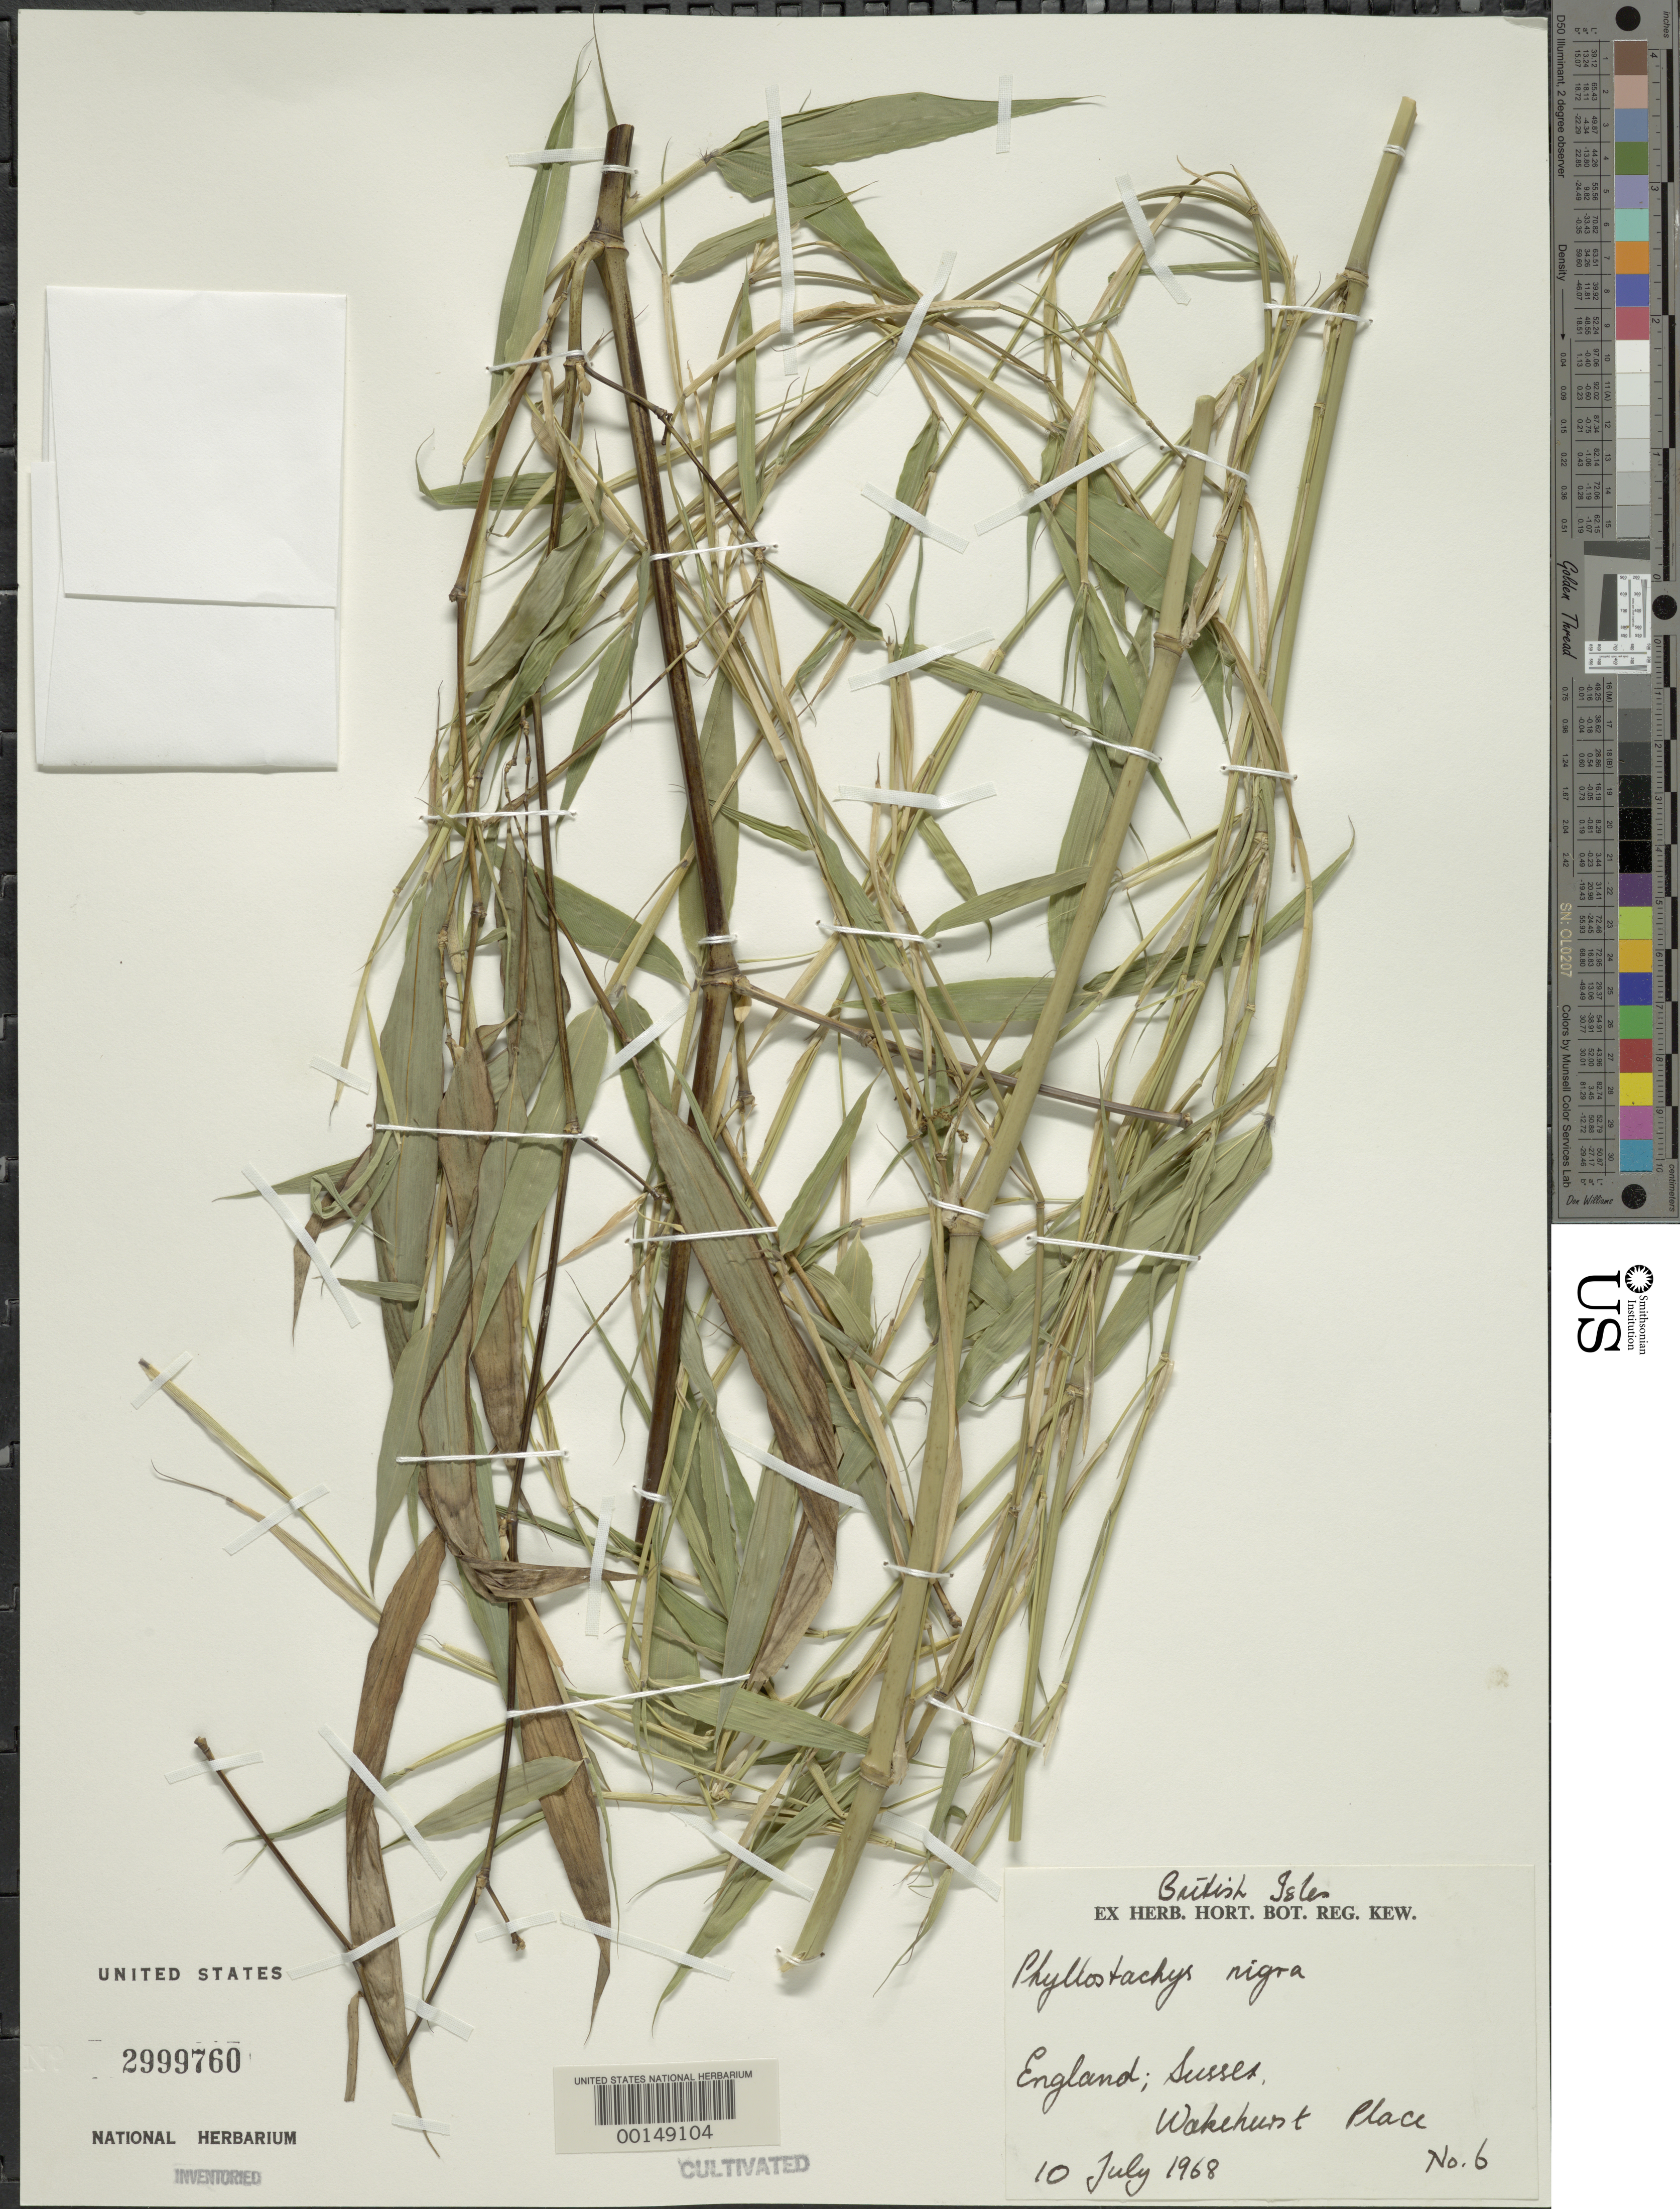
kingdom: Plantae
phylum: Tracheophyta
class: Liliopsida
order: Poales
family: Poaceae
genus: Phyllostachys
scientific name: Phyllostachys nigra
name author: (Lodd. ex Lindl.) Munro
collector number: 6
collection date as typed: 10 Jul 1968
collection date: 1968-07-10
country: United Kingdom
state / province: England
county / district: East Sussex / West Sussex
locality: Wakehurst place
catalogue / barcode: US 2999760